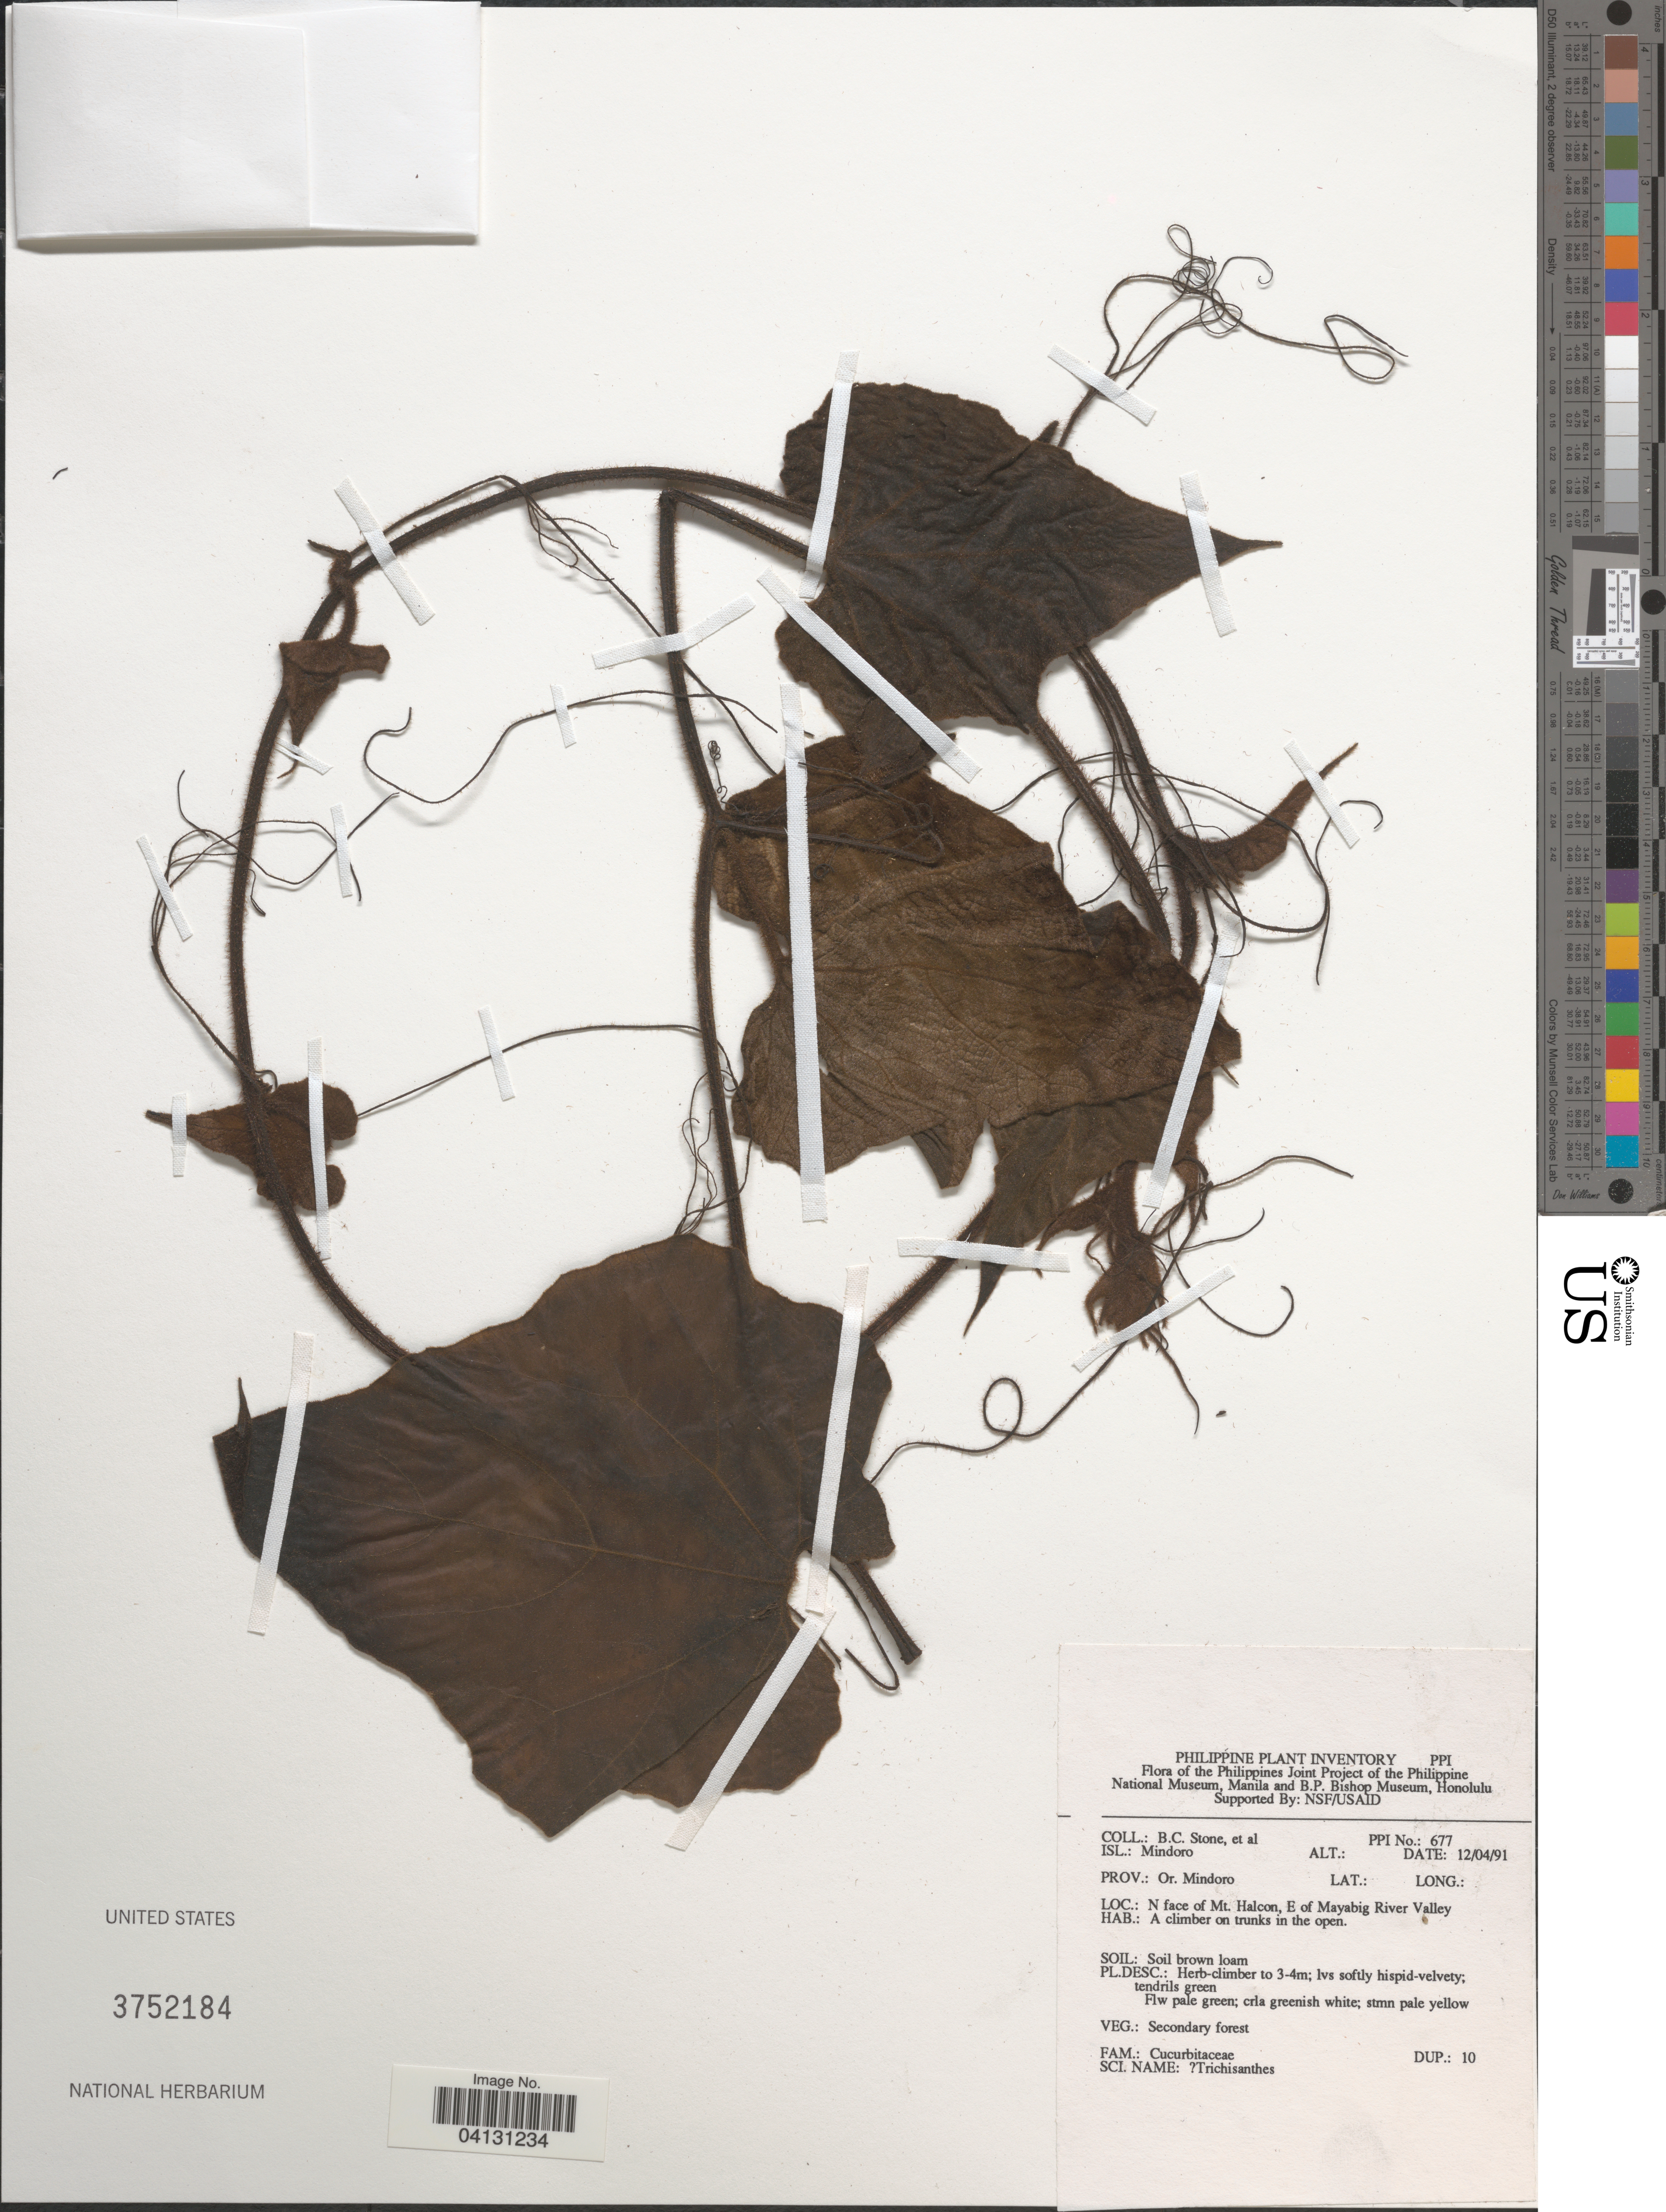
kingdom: Plantae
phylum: Tracheophyta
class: Magnoliopsida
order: Cucurbitales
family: Cucurbitaceae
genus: Trichosanthes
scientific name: Trichosanthes sp.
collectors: B. C. Stone & et al.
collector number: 677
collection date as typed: Transcribed d/m/y: 12/4/91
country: Philippines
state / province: Mimaropa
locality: Isl.: Mindoro. Prov.: Or. Mindoro. N face of Mt. Halcon, E of Mayabig River Valley.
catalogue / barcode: US 3752184